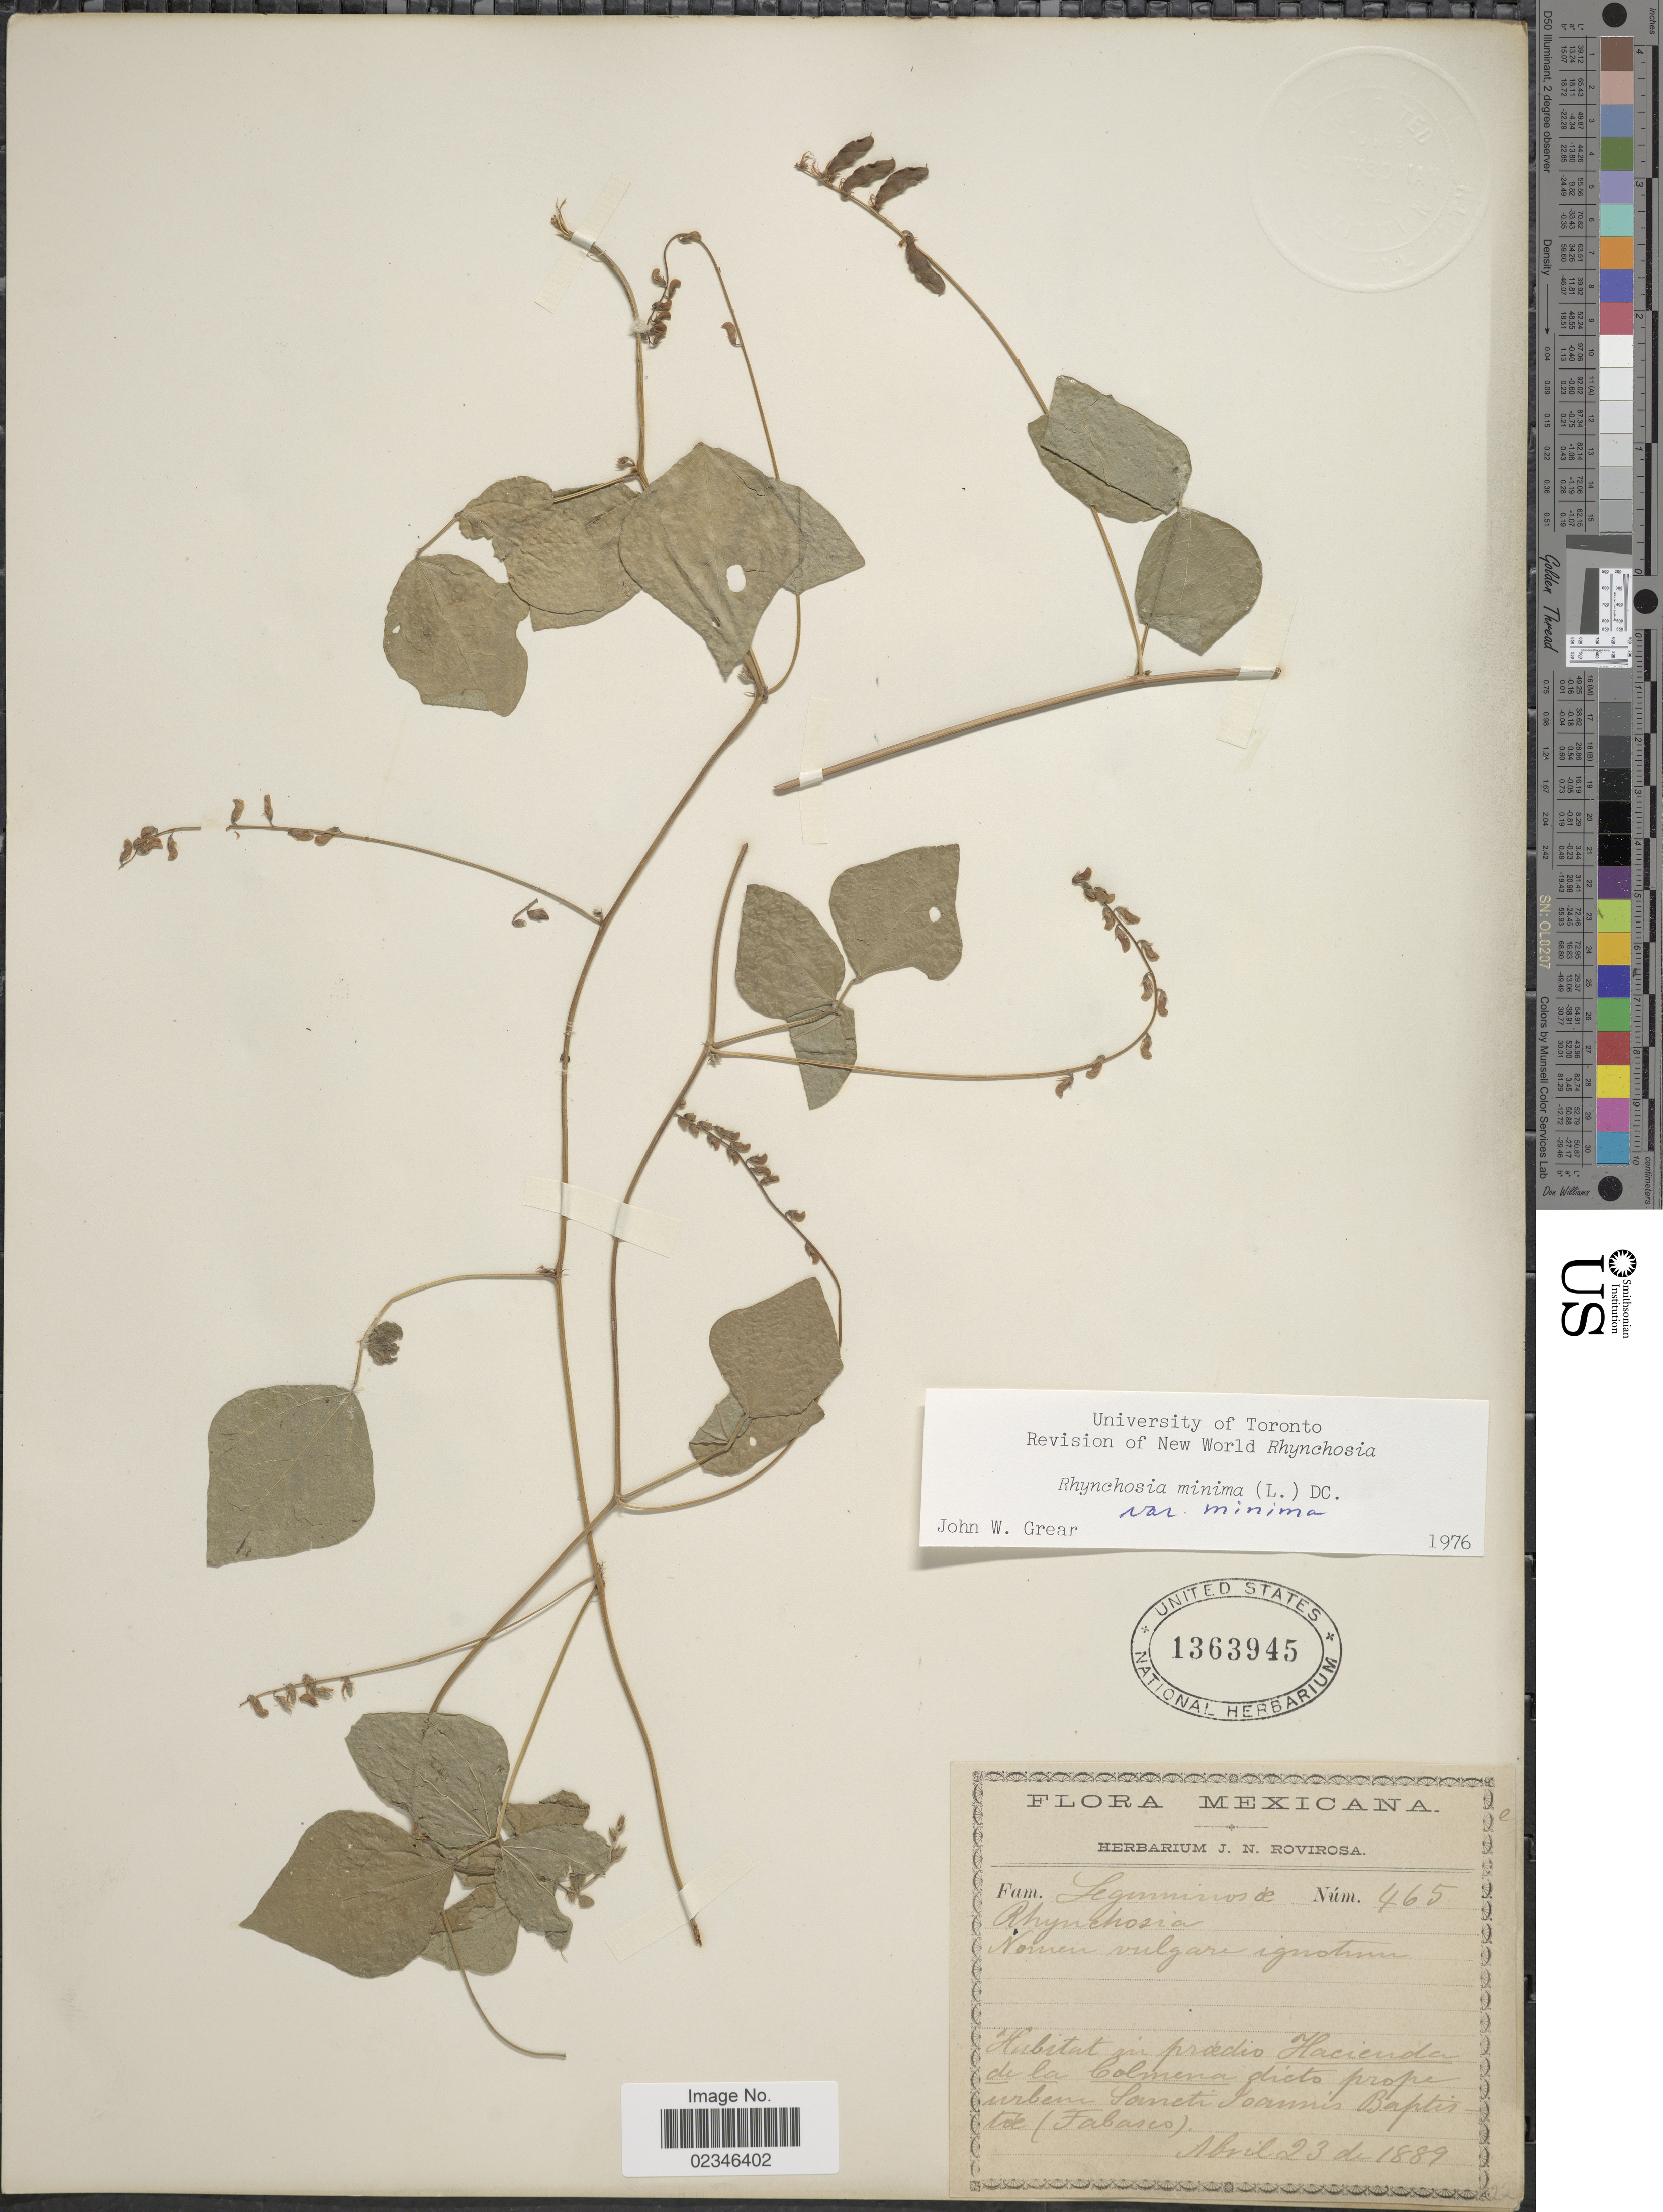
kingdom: Plantae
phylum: Tracheophyta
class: Magnoliopsida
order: Fabales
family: Fabaceae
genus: Rhynchosia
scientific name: Rhynchosia minima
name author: (L.) DC.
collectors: ex herb. J. N. Rovirosa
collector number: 465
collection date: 1889-04-23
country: Mexico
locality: Mexicana. In praedio Hacienda de la Colmena dicto prope urbem Sancti Ioannis Baptistae (Tabasco).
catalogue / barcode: US 1363945